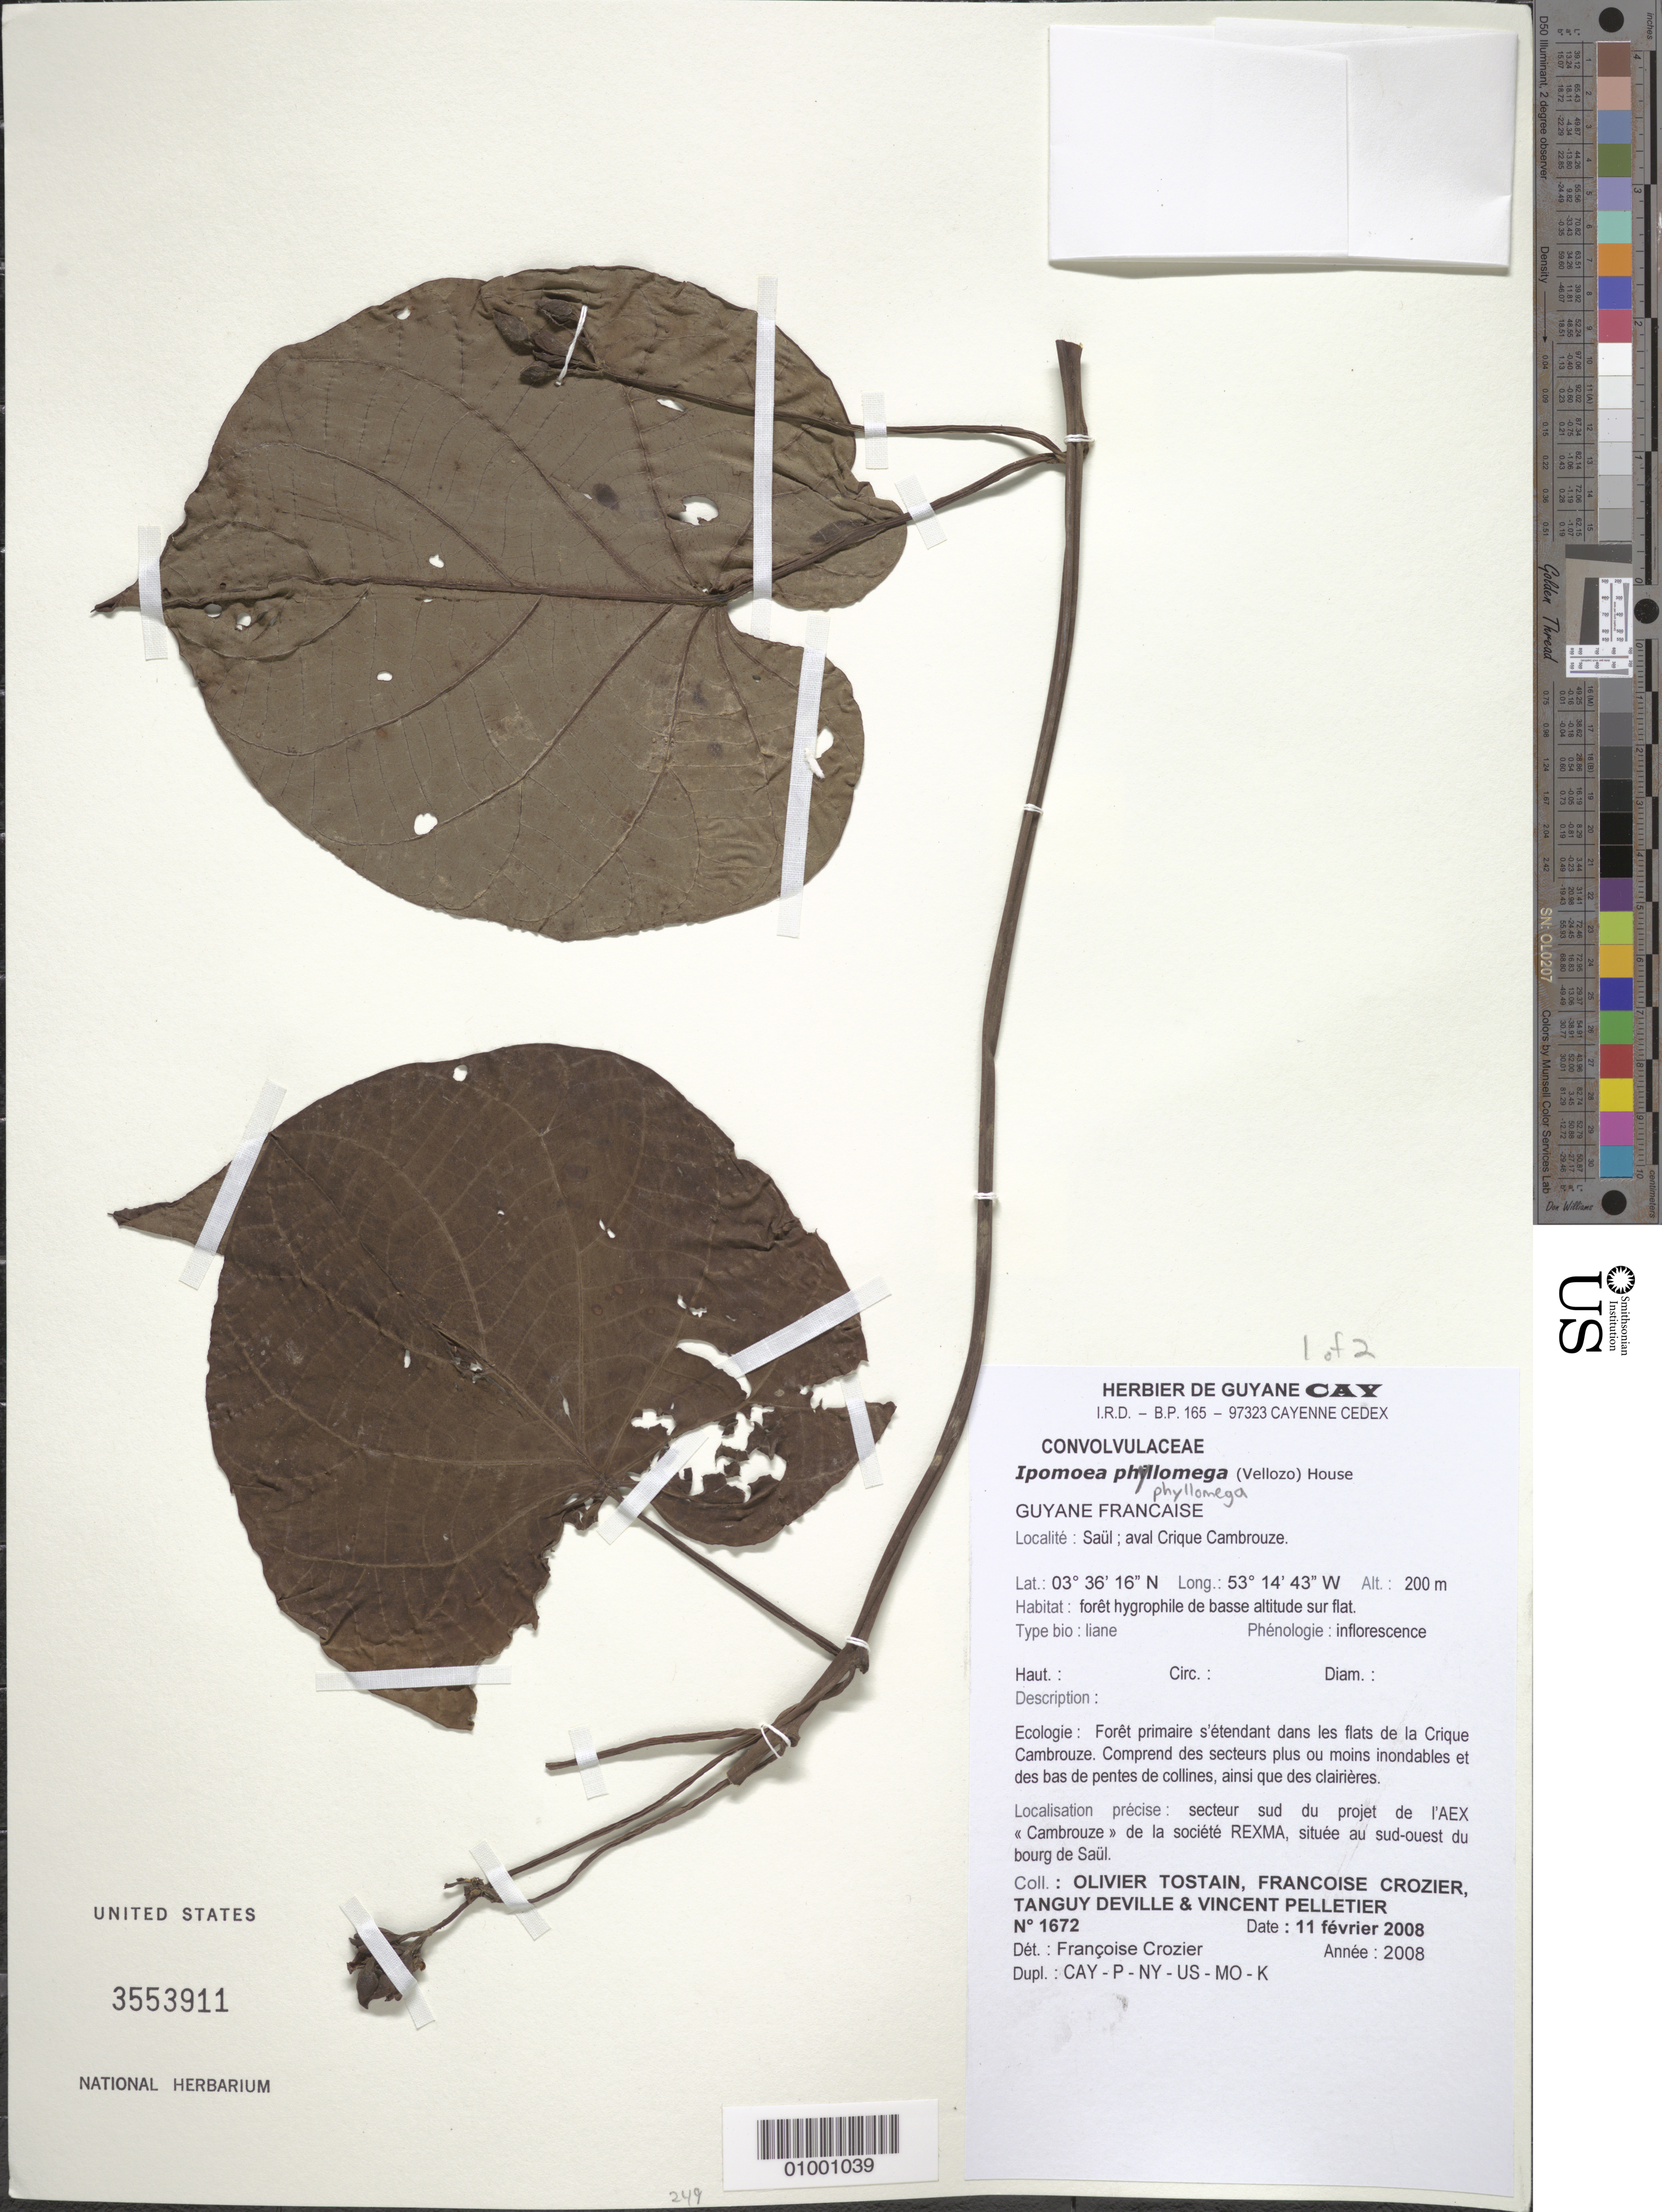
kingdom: Plantae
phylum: Tracheophyta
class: Magnoliopsida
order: Solanales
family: Convolvulaceae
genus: Ipomoea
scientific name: Ipomoea philomega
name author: (Vell.) House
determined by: Crozier, F.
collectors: O. Tostain, F. Crozier, T. Deville & V. Pelletier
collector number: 1672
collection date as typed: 11-Feb-08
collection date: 2008-02-11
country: French Guiana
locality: Saül; aval Crique Cambrouze. Secteur sud du projet de l'AEX "Cambrouze" de la societe REXMA, situee au sud-ouest du bourg de Saül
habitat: Foret hygrophile de basse altitude sur flat. Foret primaire s'etendant dans les flats de la Crique Cambrouze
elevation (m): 200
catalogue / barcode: US 3553911